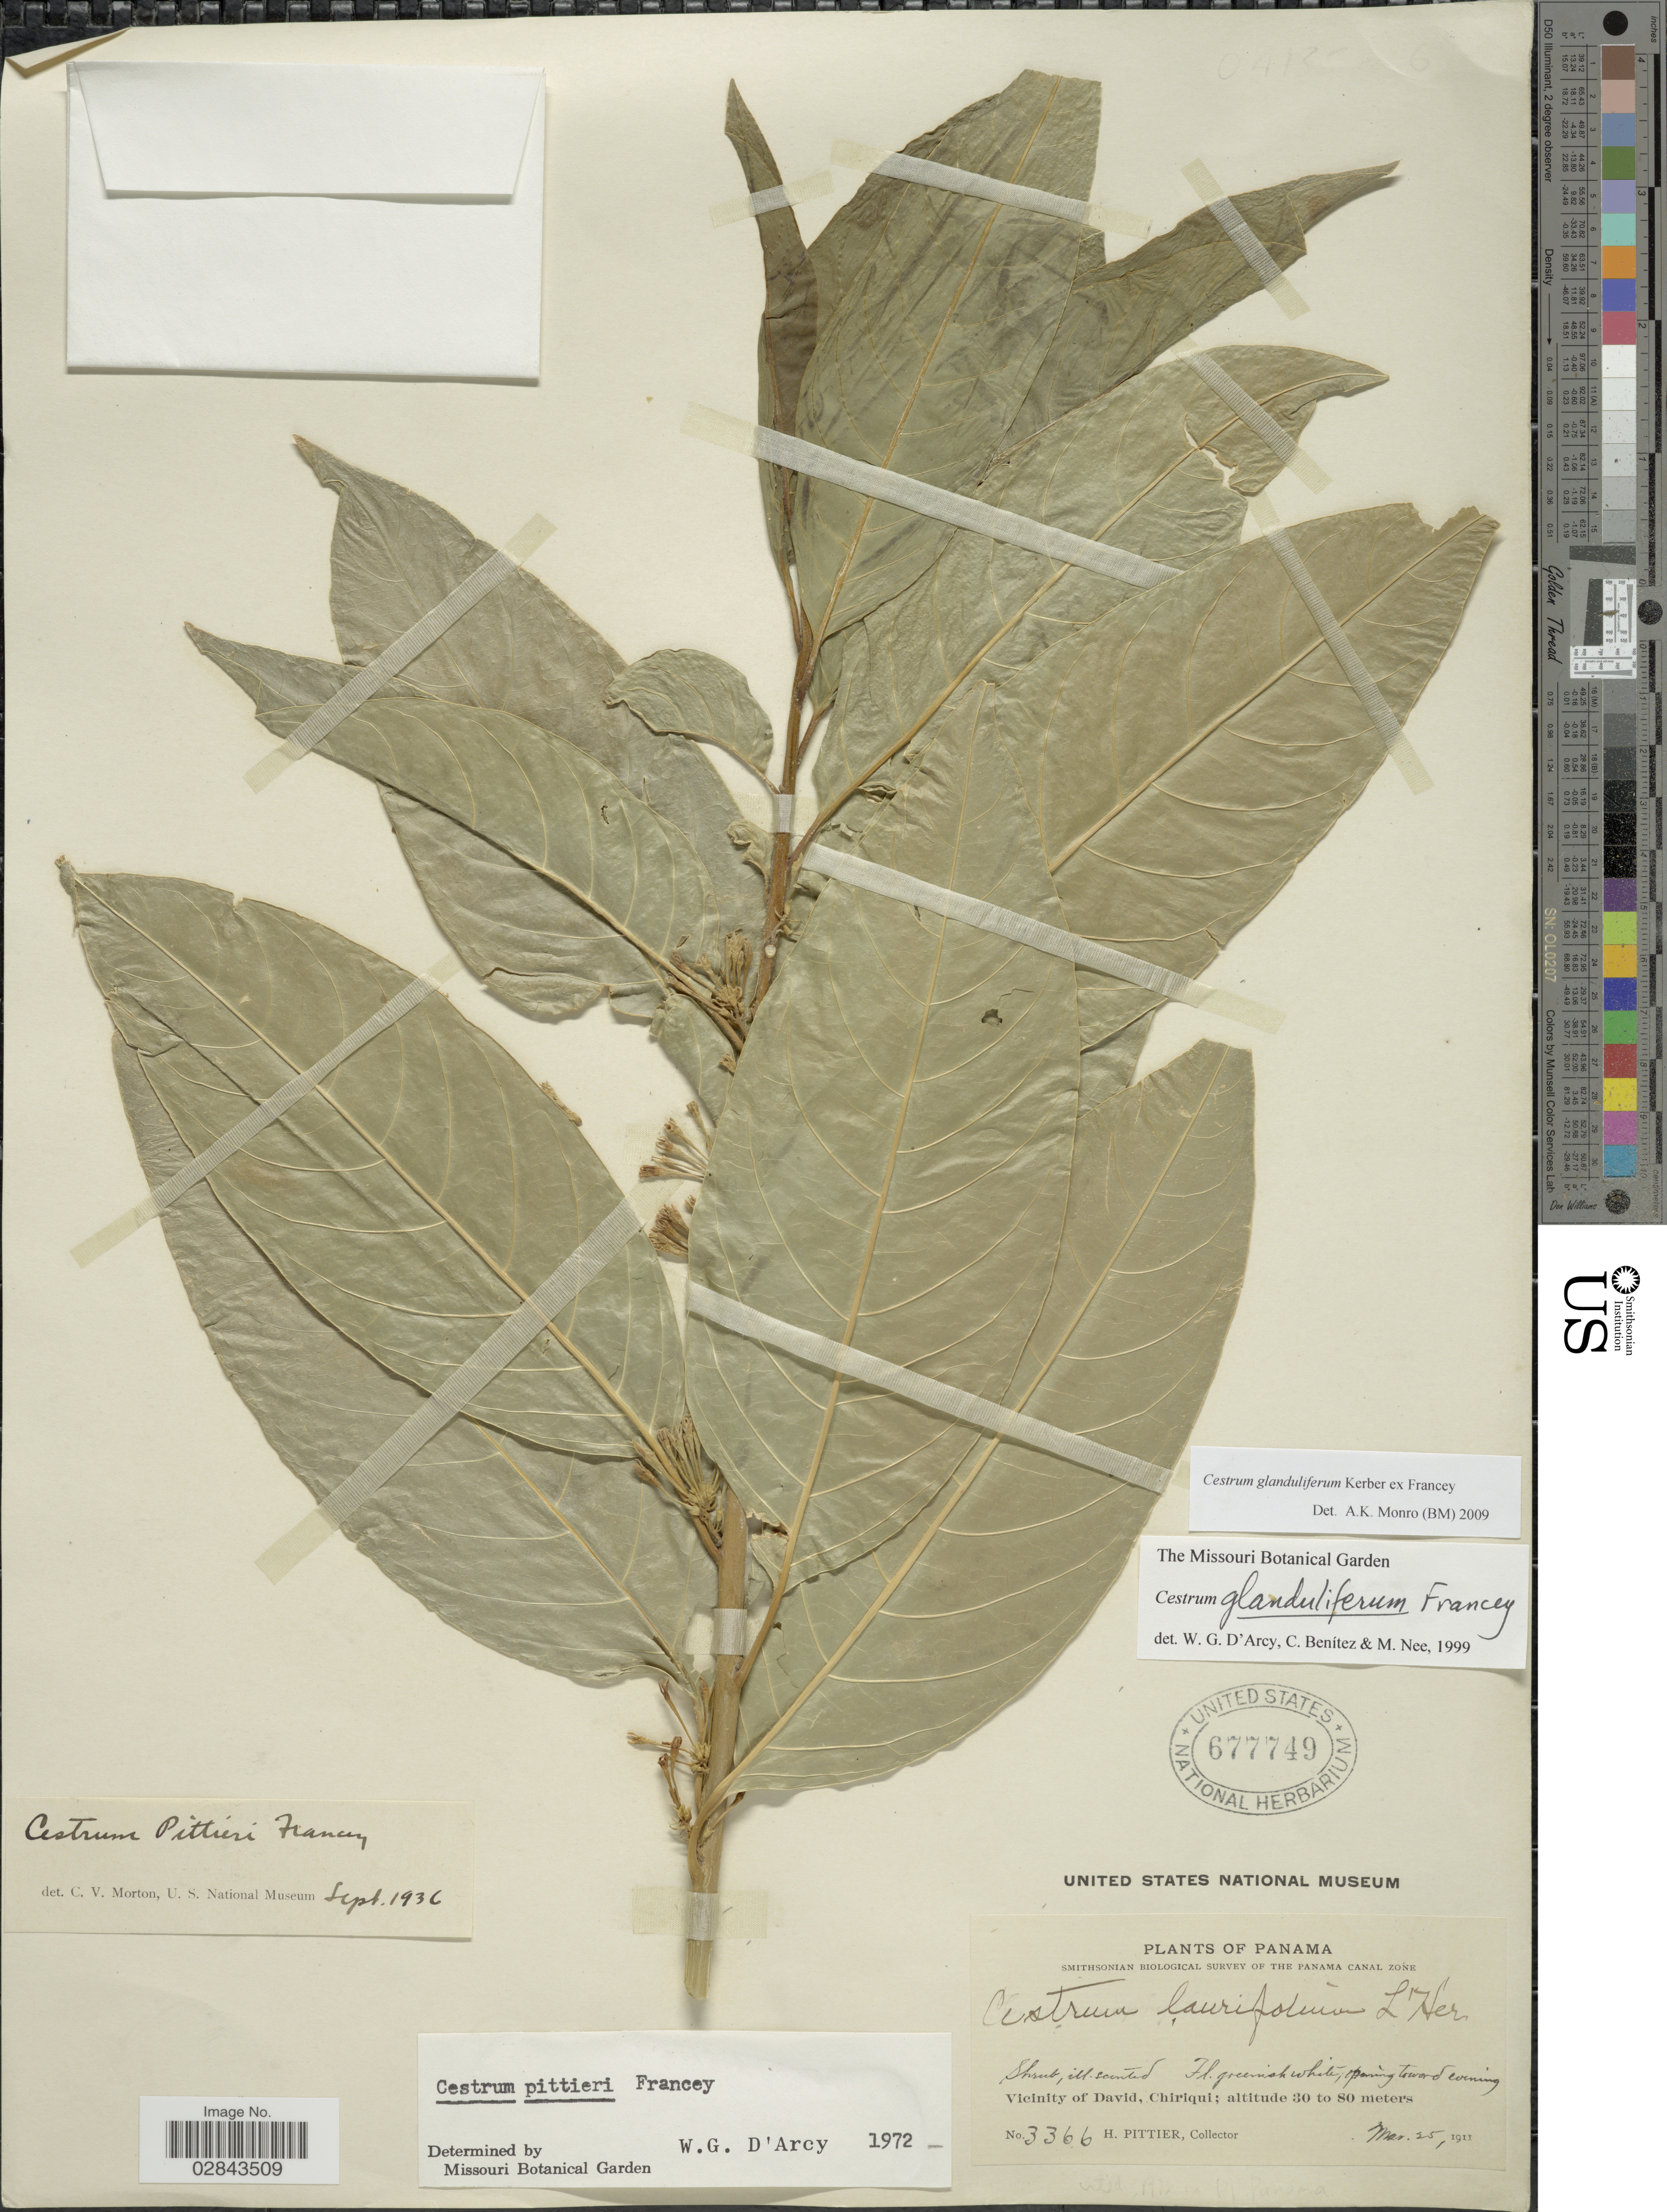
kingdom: Plantae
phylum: Tracheophyta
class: Magnoliopsida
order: Solanales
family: Solanaceae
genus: Cestrum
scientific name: Cestrum glanduliferum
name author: Kerber ex Francey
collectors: H. F. Pittier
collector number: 3366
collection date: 1911-03-25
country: Panama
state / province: Chiriqui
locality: Vicinity of David.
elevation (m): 30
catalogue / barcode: US 677749